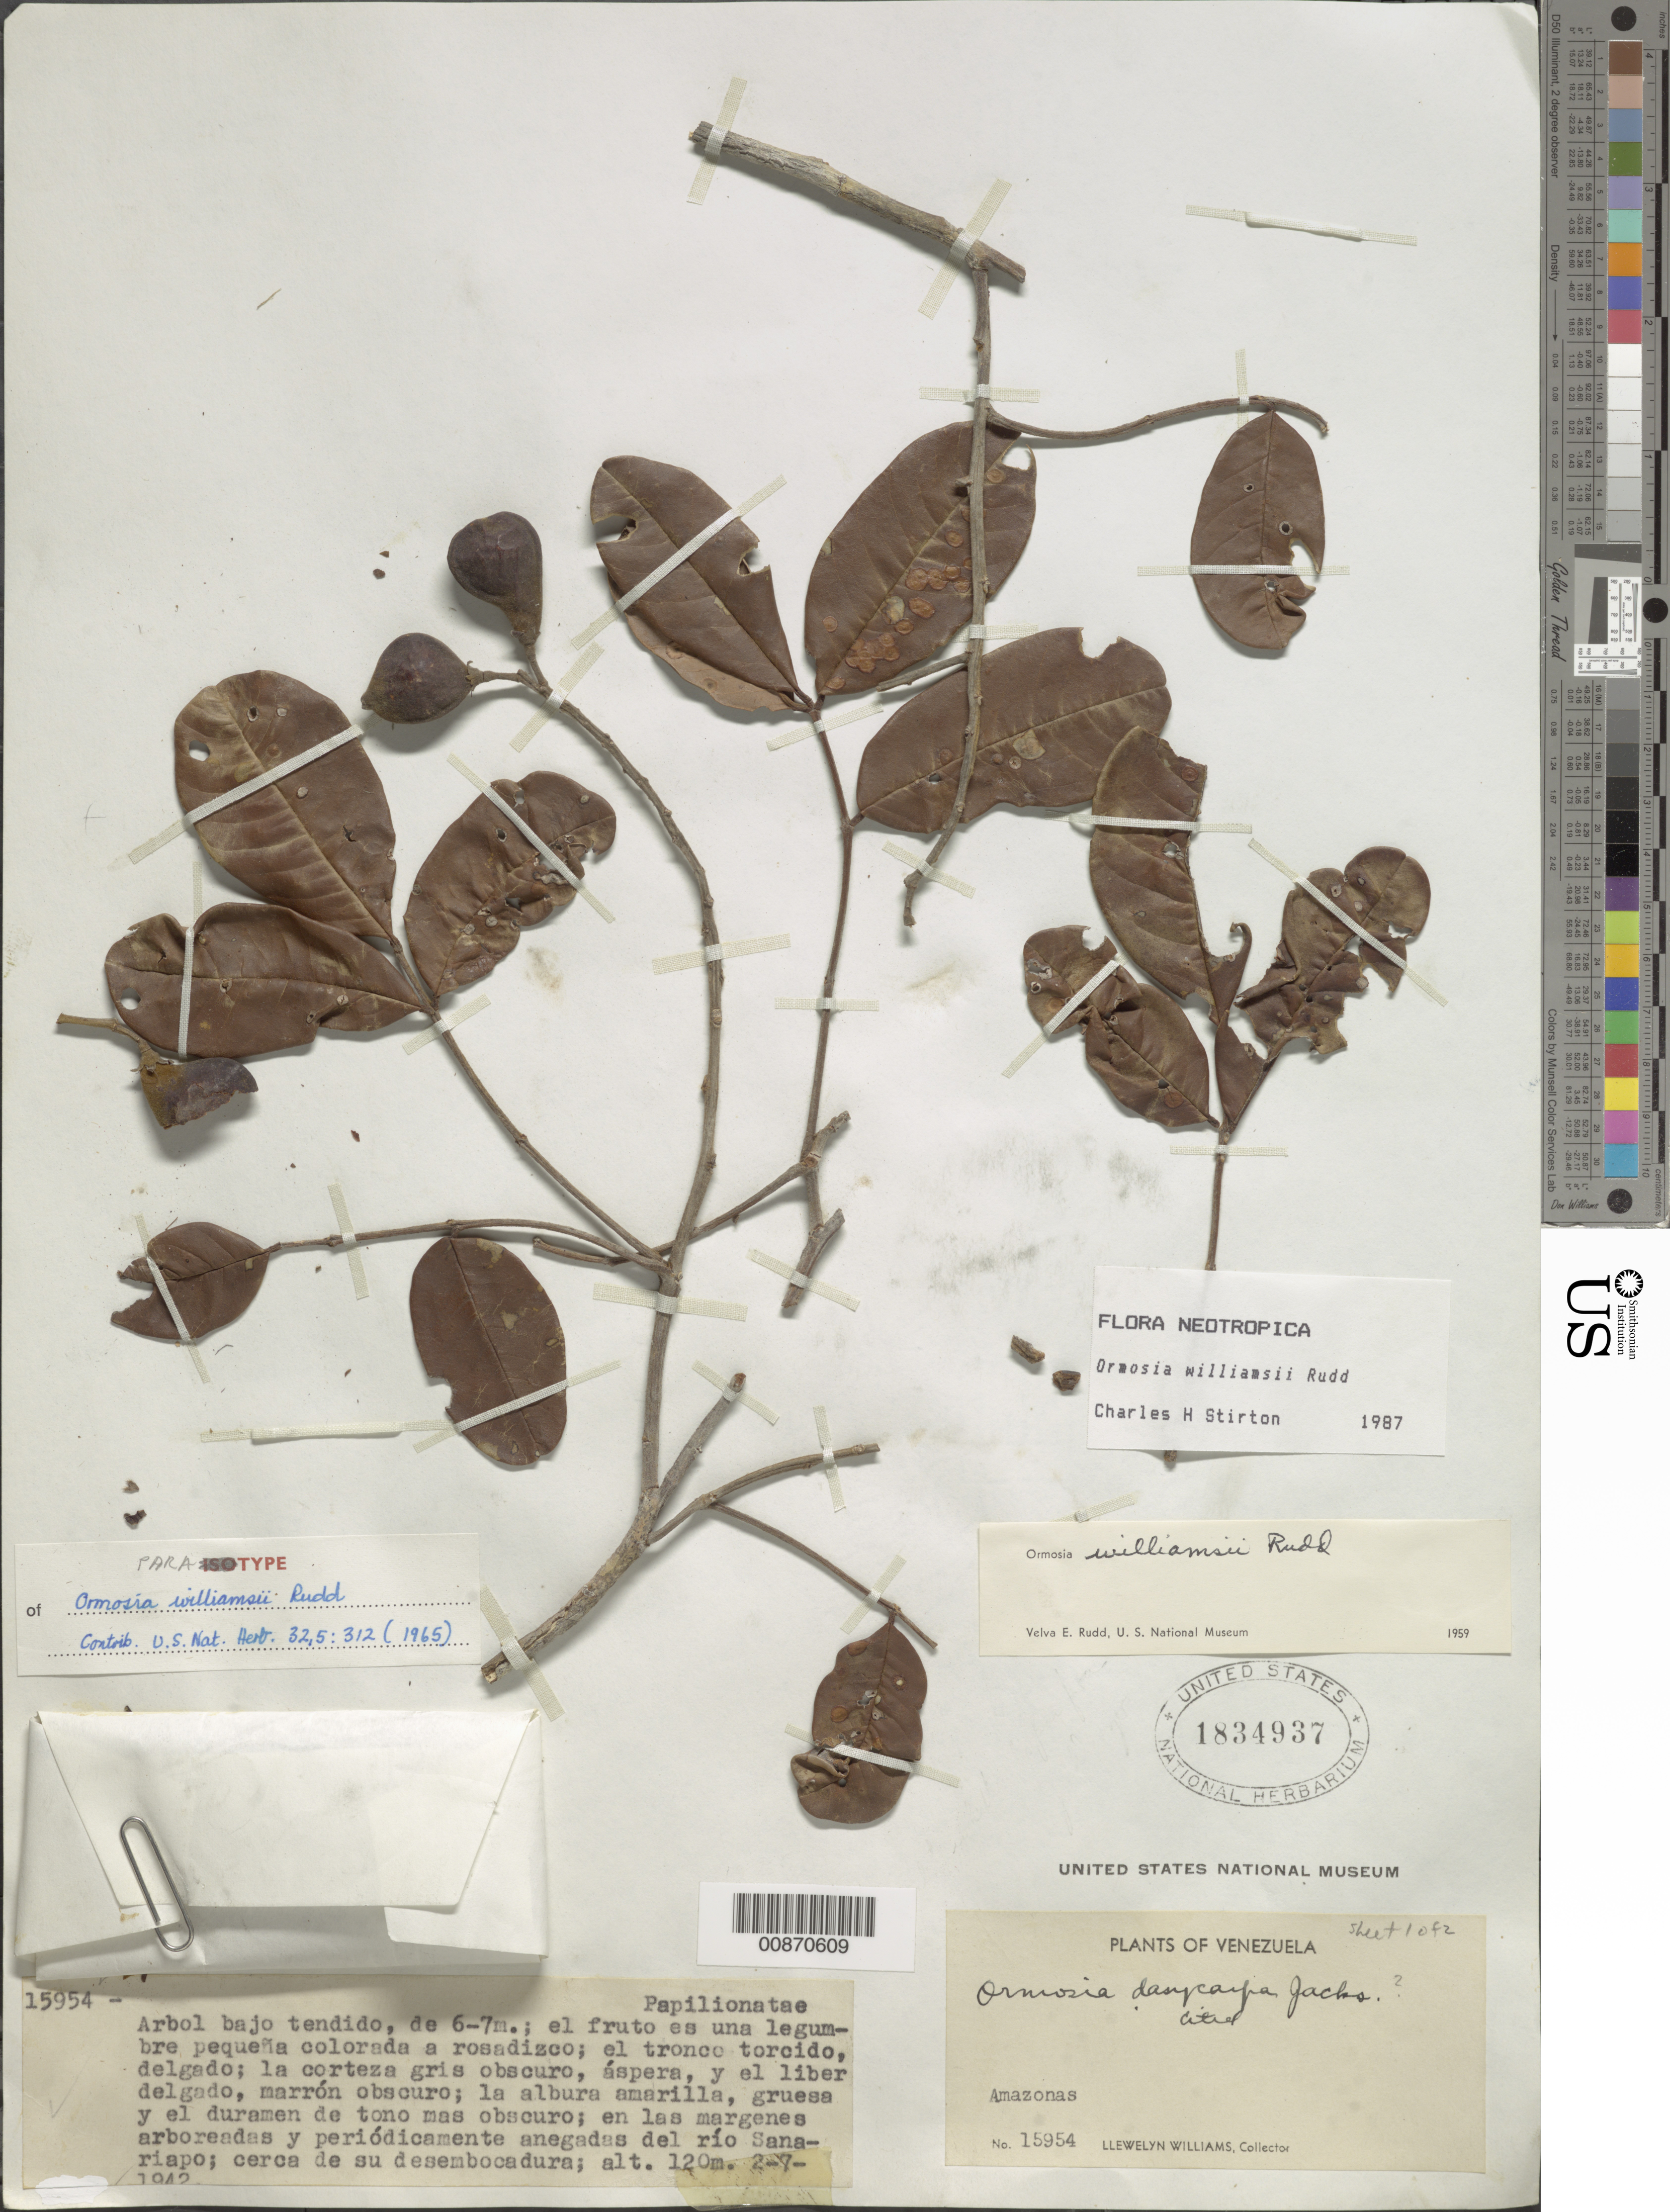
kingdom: Plantae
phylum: Tracheophyta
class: Magnoliopsida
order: Fabales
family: Fabaceae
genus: Ormosia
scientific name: Ormosia williamsii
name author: Rudd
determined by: Stirton, Charles H.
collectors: Ll. Williams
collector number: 15954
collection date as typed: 2-Jul-42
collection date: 1942-07-02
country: Venezuela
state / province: Amazonas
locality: Río Sanariapo, cerca de su desembocadura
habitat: Margenes arboreadas y periodicamente anegadas del rio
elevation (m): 120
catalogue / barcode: US 1834937